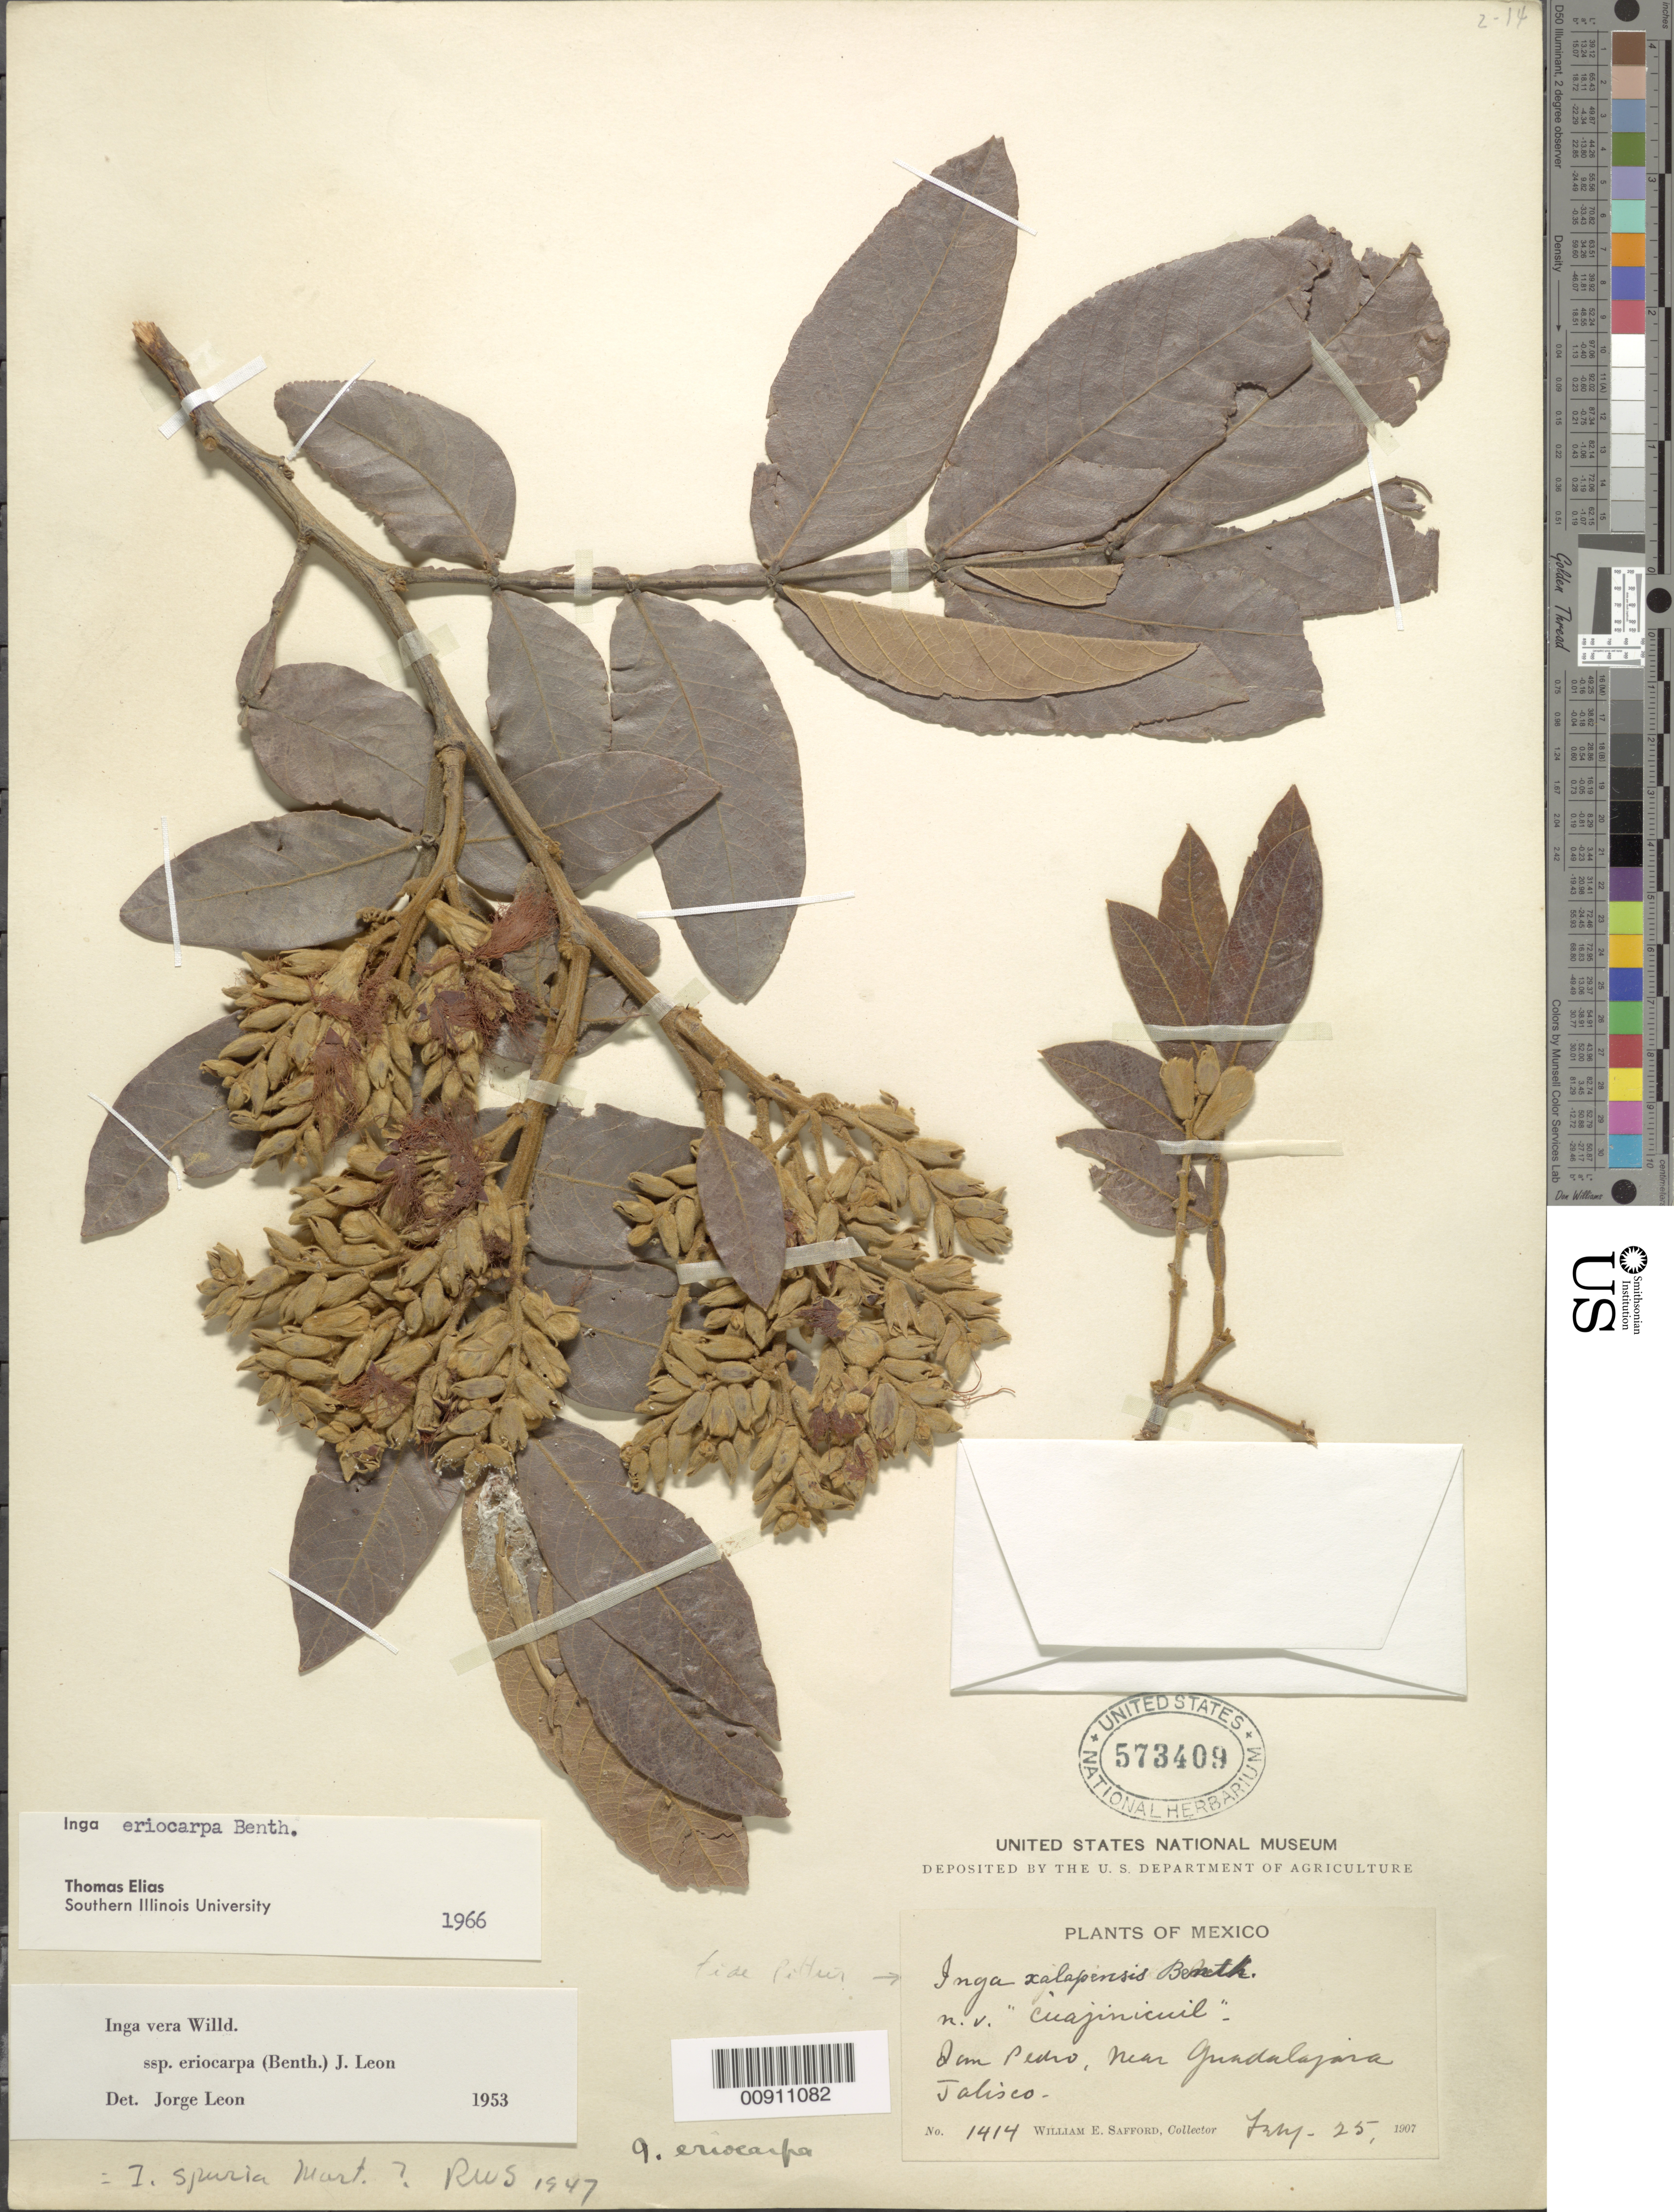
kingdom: Plantae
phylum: Tracheophyta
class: Magnoliopsida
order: Fabales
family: Fabaceae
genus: Inga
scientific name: Inga vera subsp. eriocarpa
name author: (Benth.) J. León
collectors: W. E. Safford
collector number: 1414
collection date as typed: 25 Feb 1907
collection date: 1907-02-25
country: Mexico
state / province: Jalisco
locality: San Pedro, near Guadalajara, Jalisco.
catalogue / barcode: US 573409